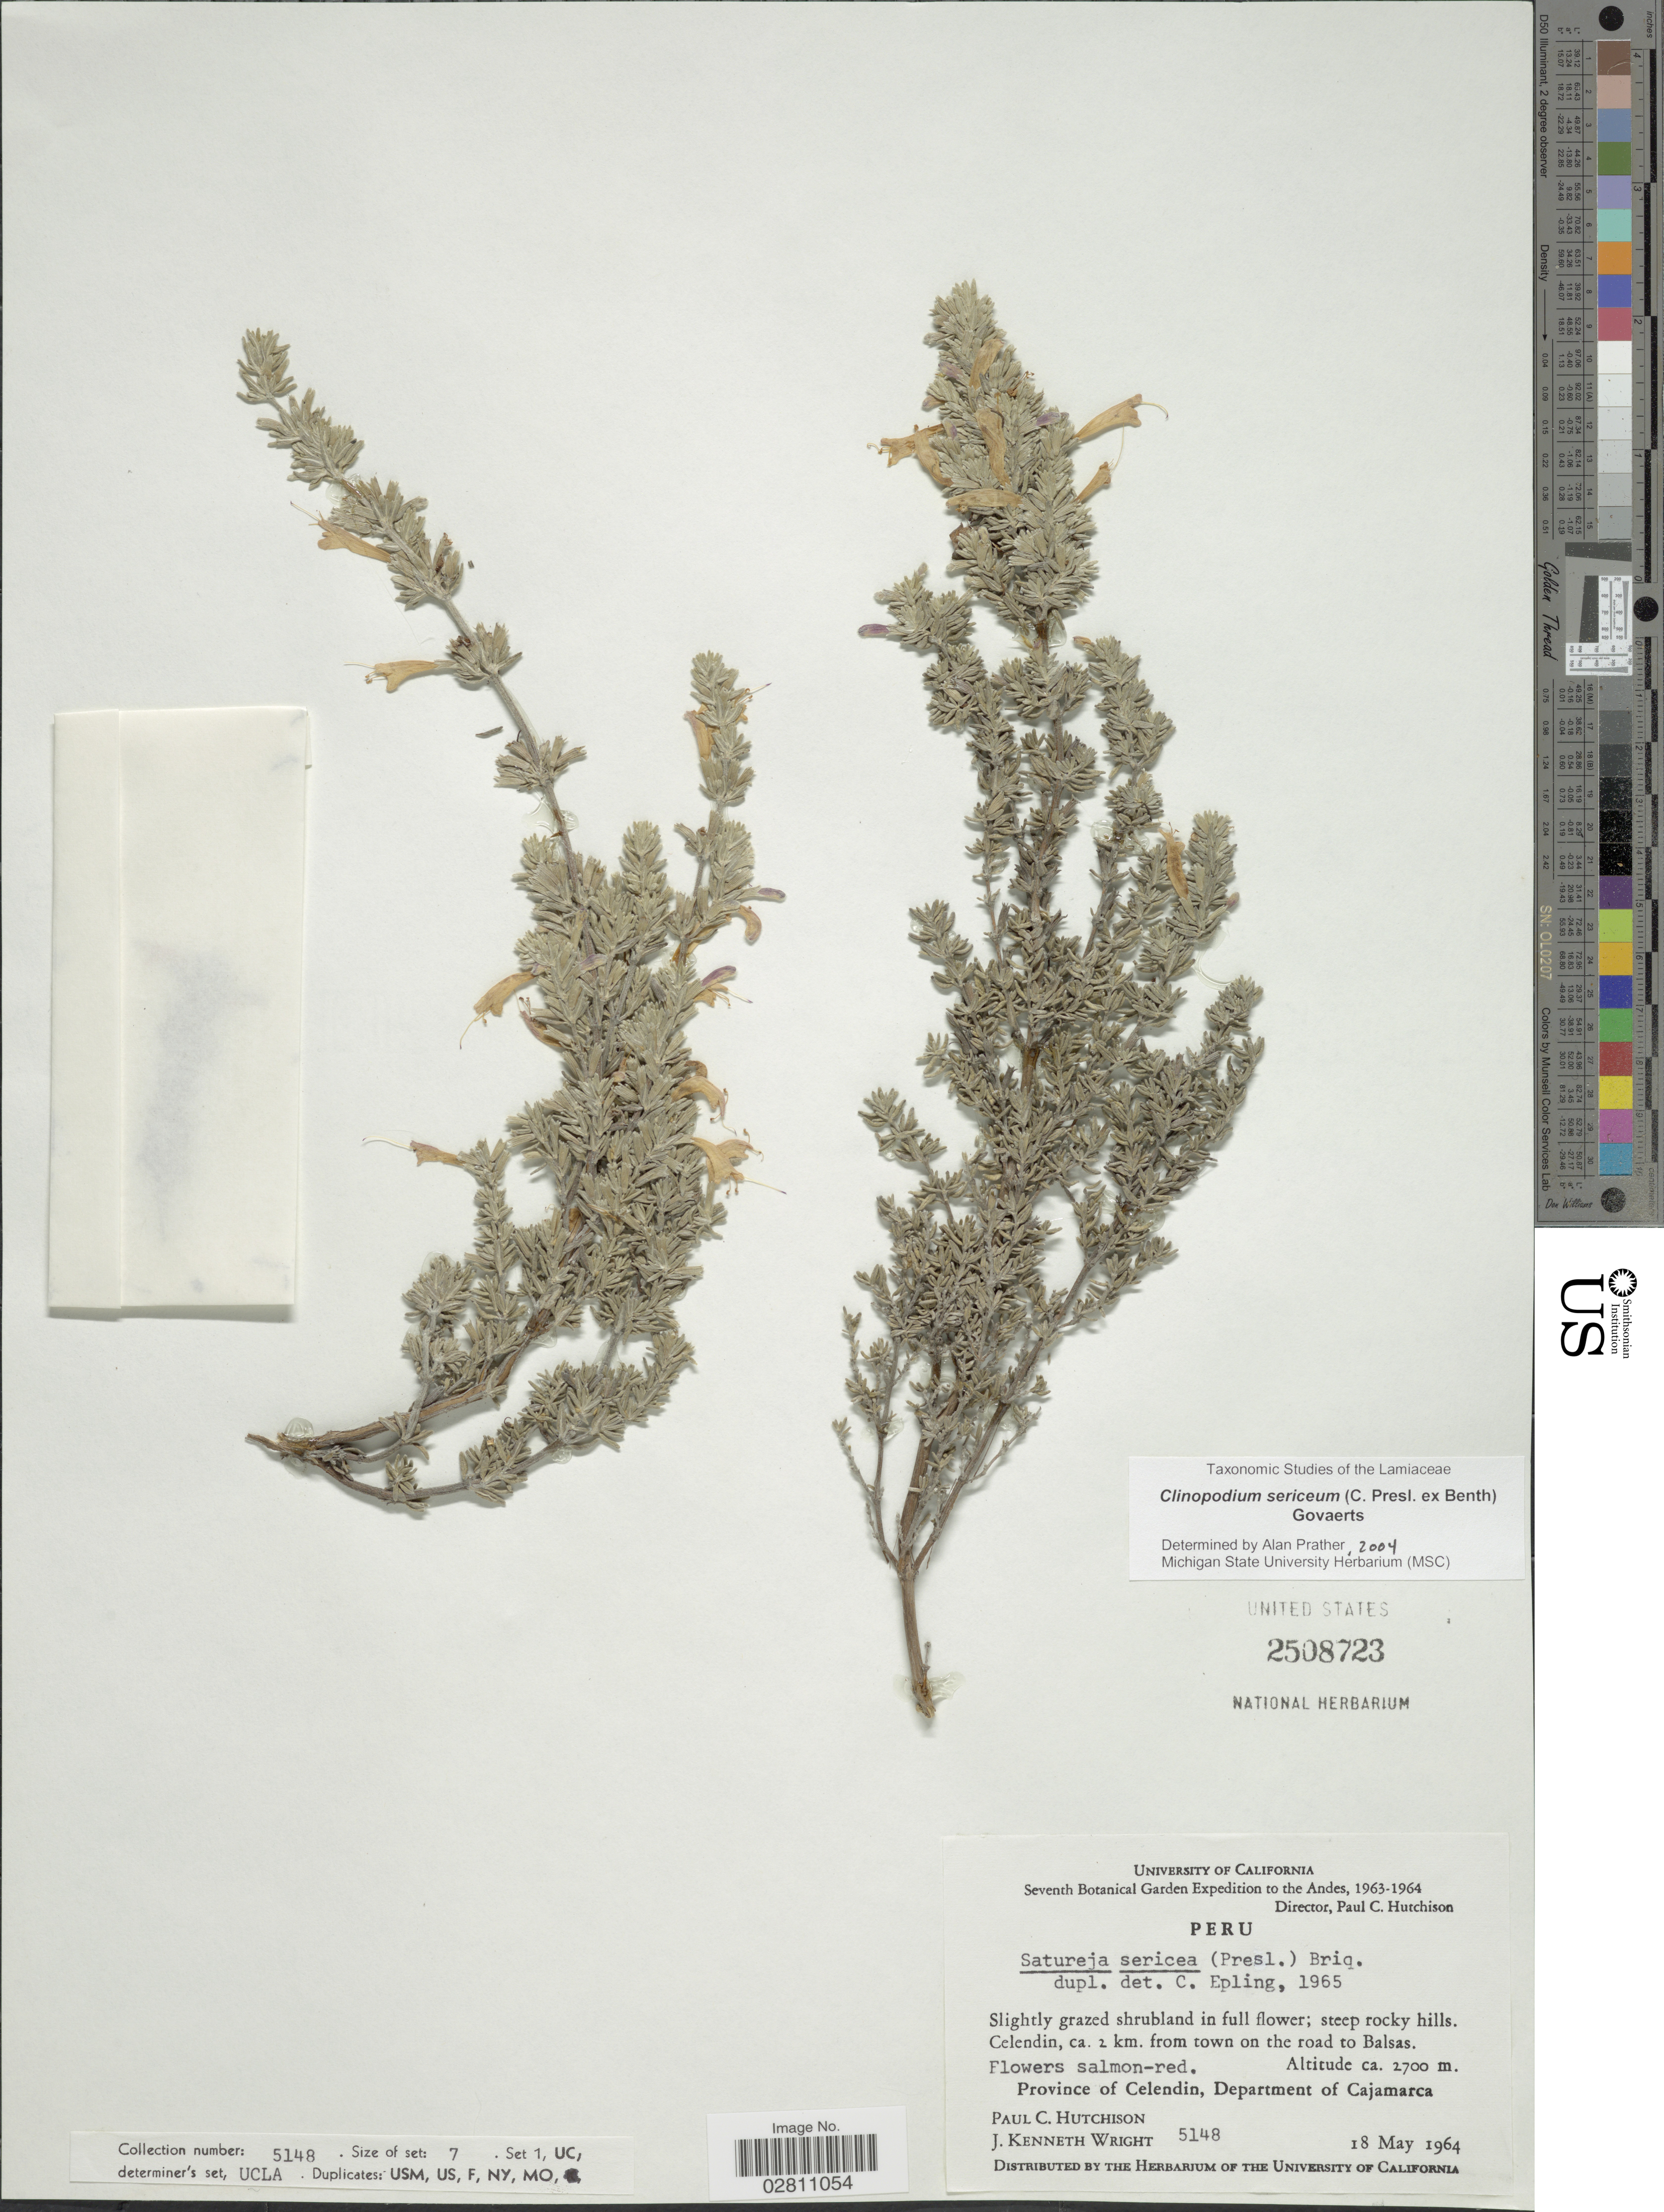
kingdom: Plantae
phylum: Tracheophyta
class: Magnoliopsida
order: Lamiales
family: Lamiaceae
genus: Clinopodium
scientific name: Clinopodium sericeum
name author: (C. Presl ex Benth.) Govaerts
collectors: P. C. Hutchison & J. K. Wright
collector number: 5148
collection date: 1964-05-18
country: Peru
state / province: Cajamarca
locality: Andes, Steep rocky hills, Celendin, ca. 2 km. from town on the road to Balsas, Province of Celendin, Department of Cajamarca.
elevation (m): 2700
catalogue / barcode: US 2508723